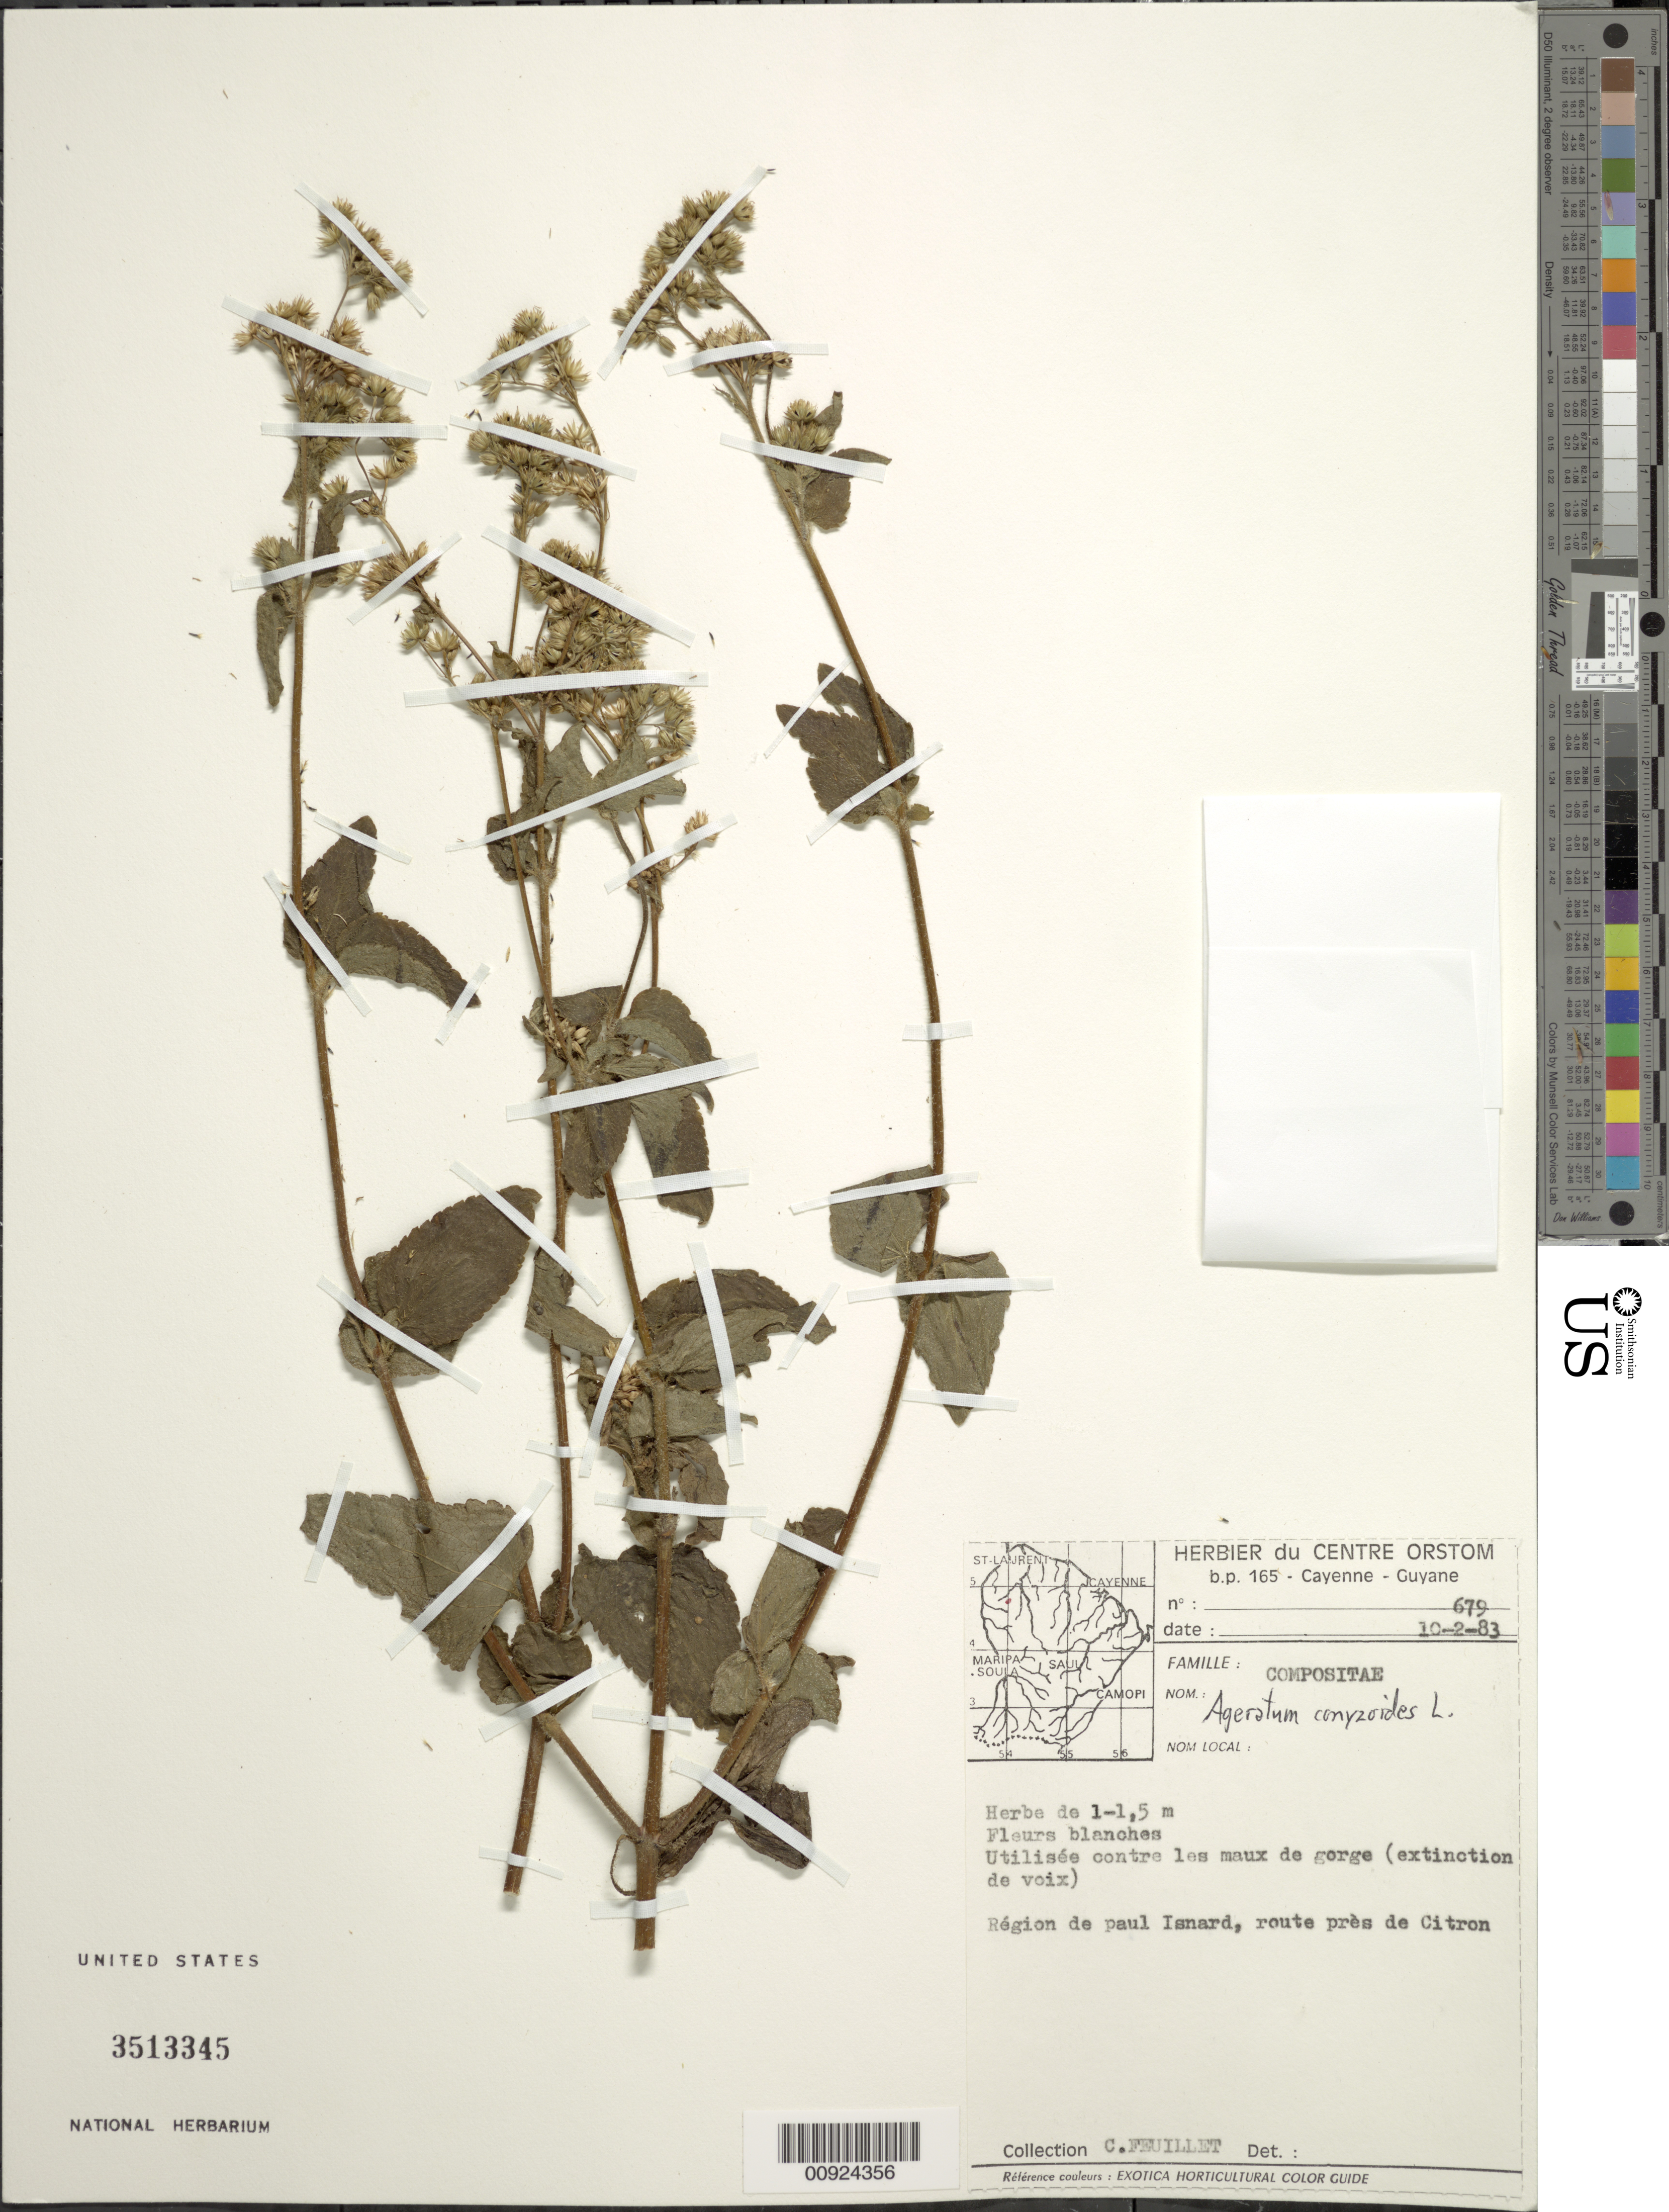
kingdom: Plantae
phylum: Tracheophyta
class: Magnoliopsida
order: Asterales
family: Asteraceae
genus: Ageratum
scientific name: Ageratum conyzoides subsp. conyzoides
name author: L.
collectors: C. Feuillet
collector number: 679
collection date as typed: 10-Feb-83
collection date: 1983-02-10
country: French Guiana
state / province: Inini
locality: Région de Paul Isnard, route pres du Citron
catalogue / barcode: US 3513345